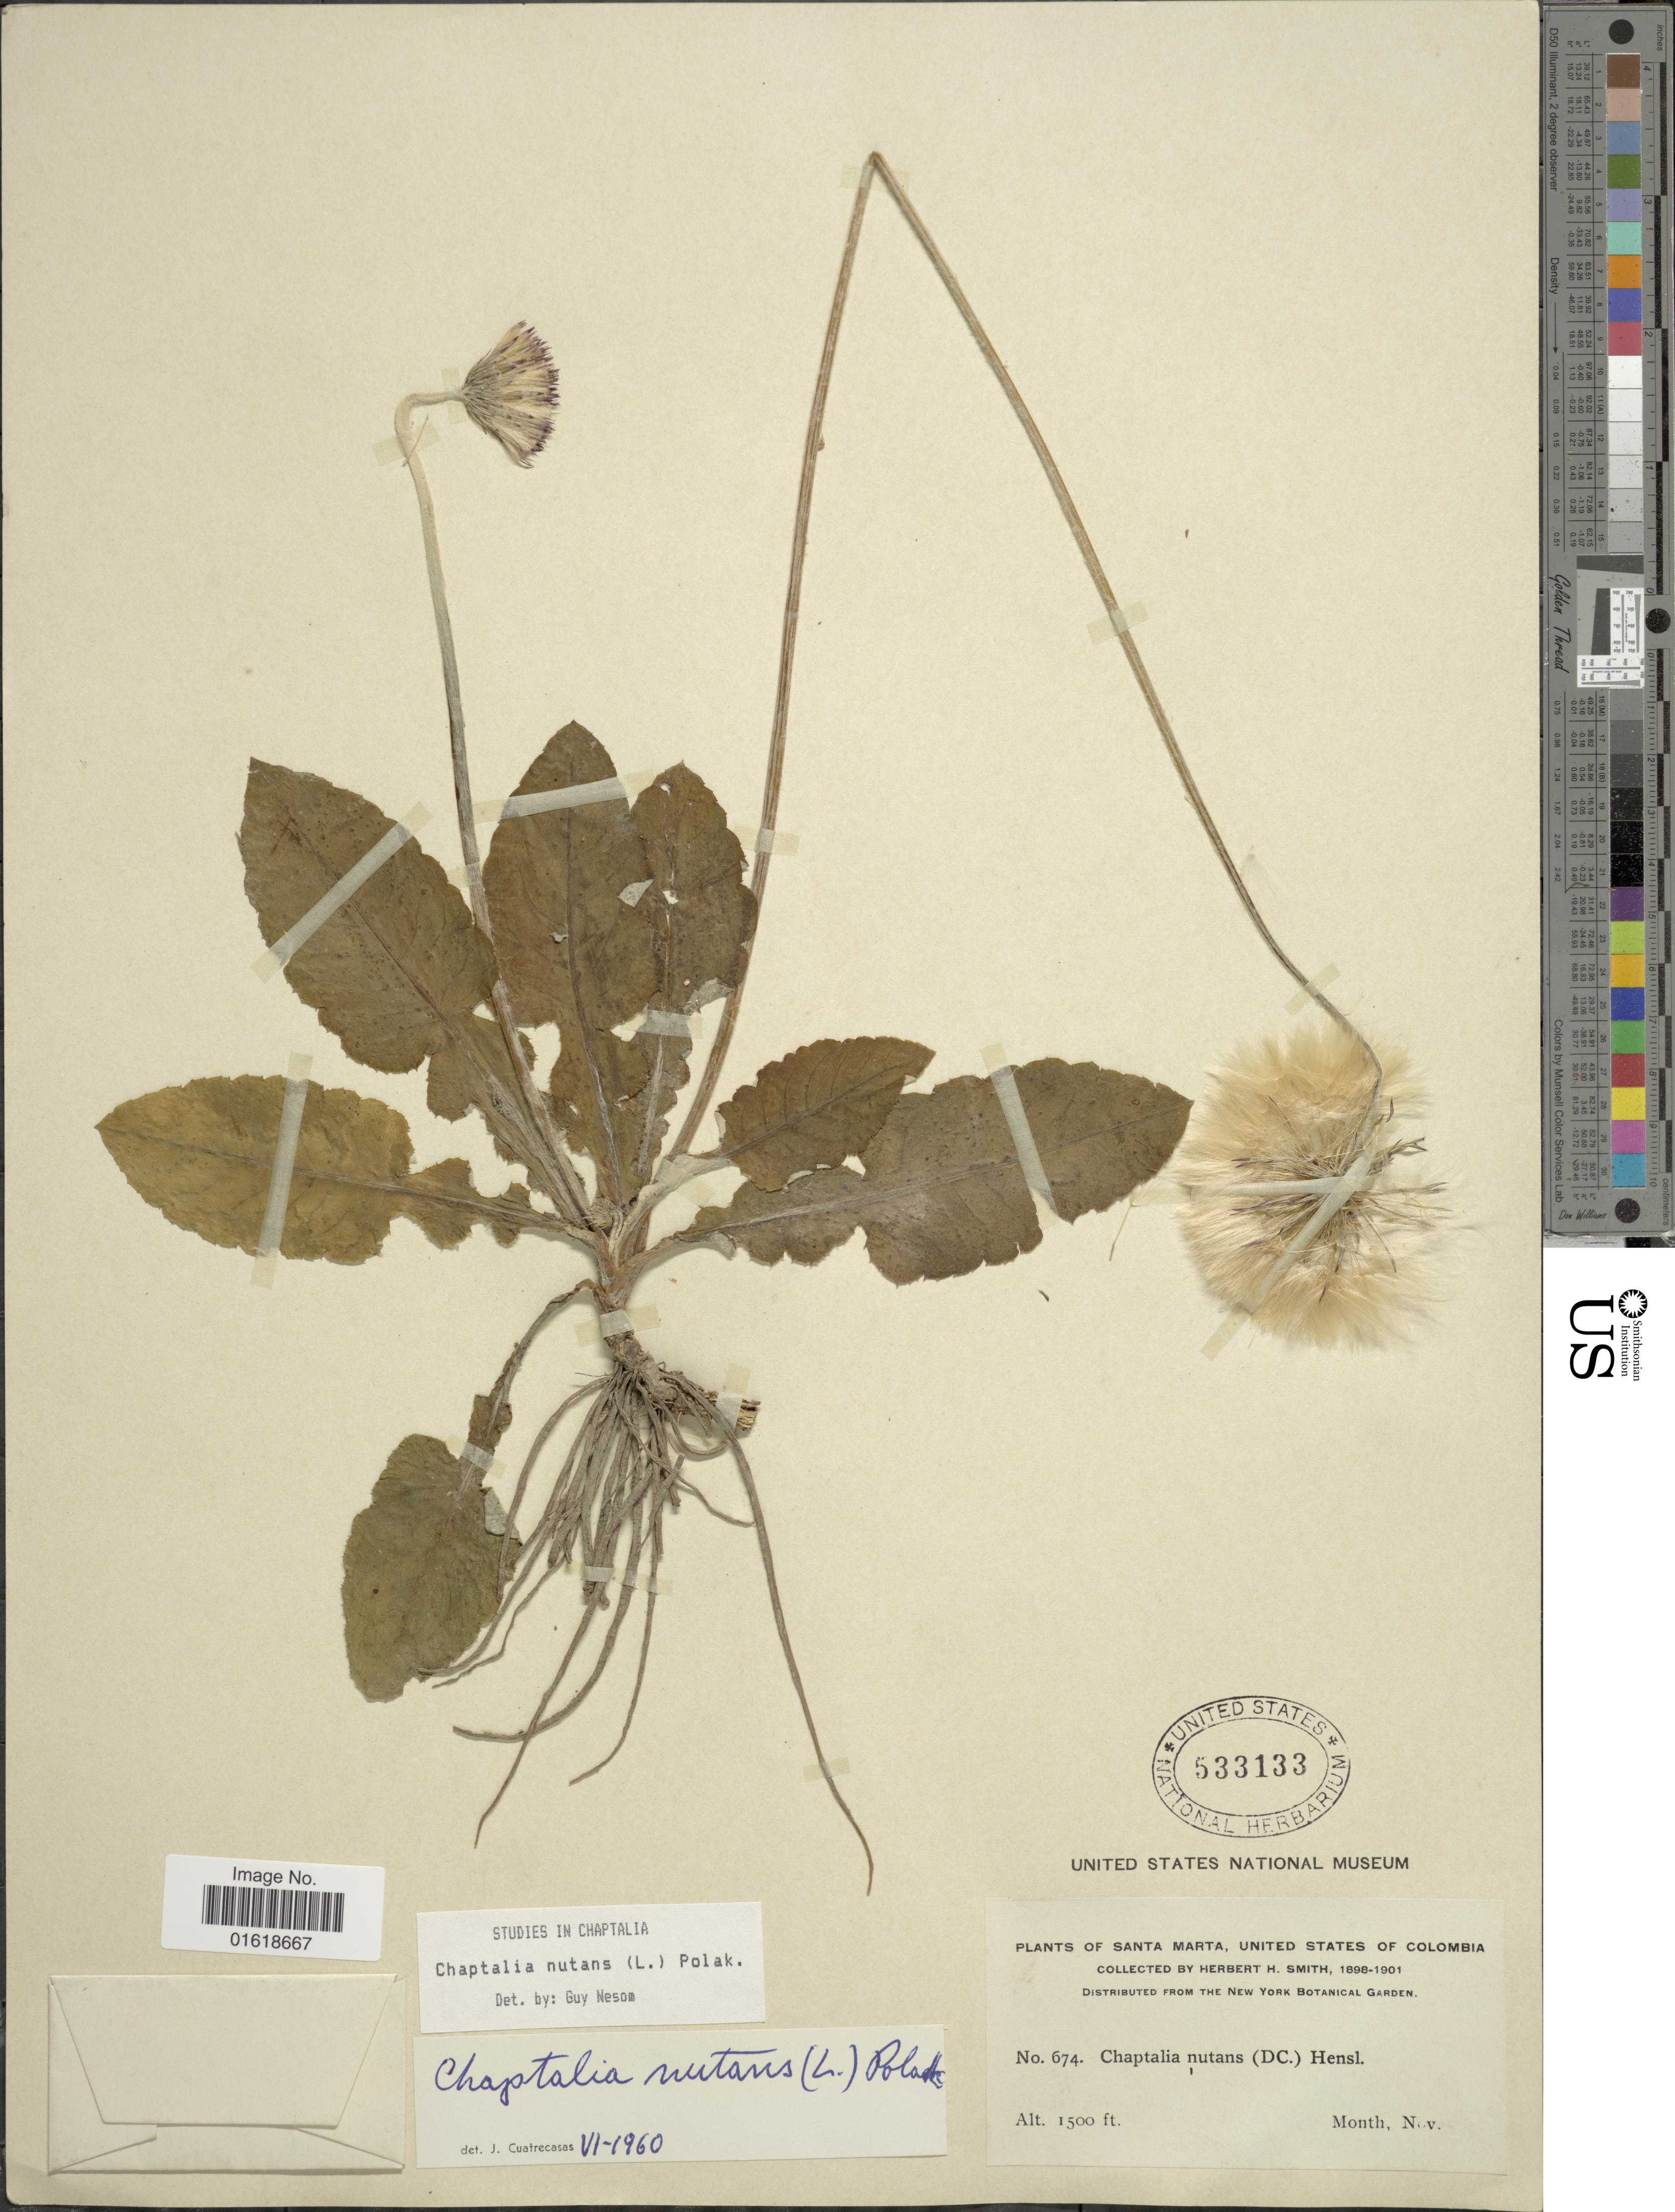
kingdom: Plantae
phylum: Tracheophyta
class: Magnoliopsida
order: Asterales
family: Asteraceae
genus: Chaptalia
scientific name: Chaptalia nutans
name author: (L.) Pol.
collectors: Herbert H. Smith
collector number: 674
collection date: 1898-11/1901-11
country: Colombia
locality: Santa Marta.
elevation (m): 457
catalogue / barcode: US 533133